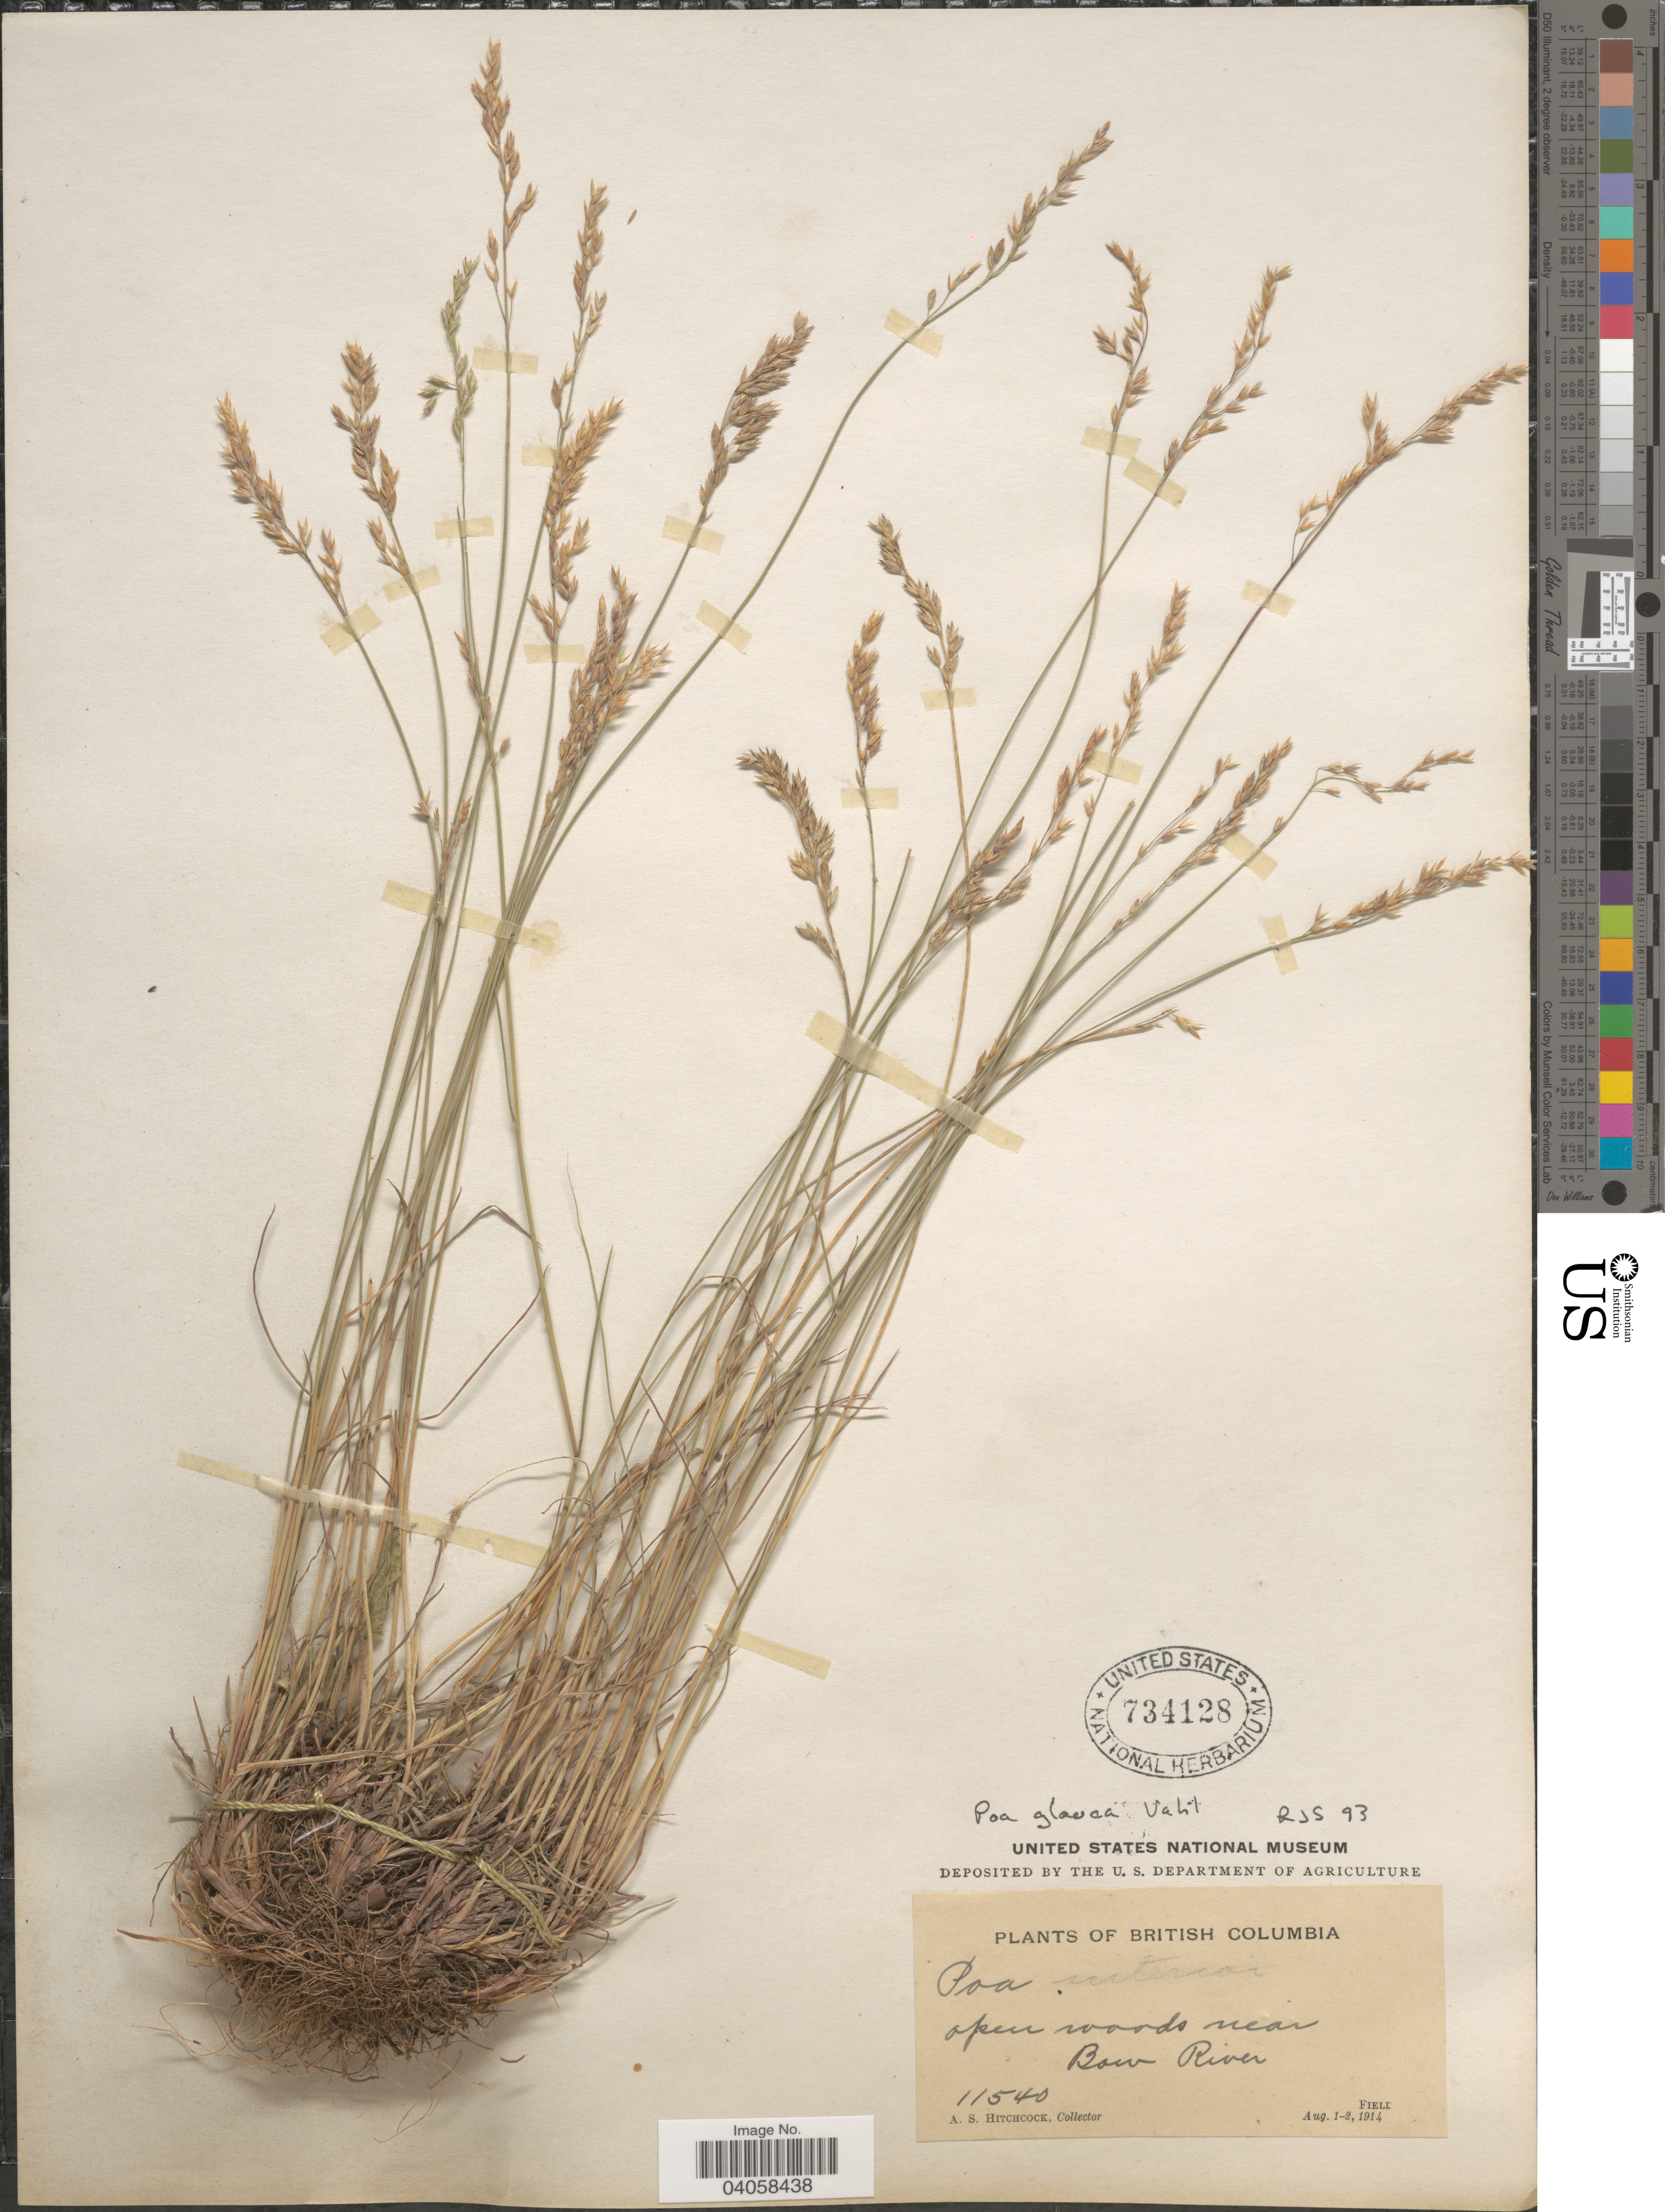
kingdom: Plantae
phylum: Tracheophyta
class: Liliopsida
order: Poales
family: Poaceae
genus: Poa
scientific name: Poa glauca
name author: Vahl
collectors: A. S. Hitchcock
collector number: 11540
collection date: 1914-08-01/1914-08-02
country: Canada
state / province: British Columbia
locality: Open woods near Bow River. Field.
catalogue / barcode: US 734128